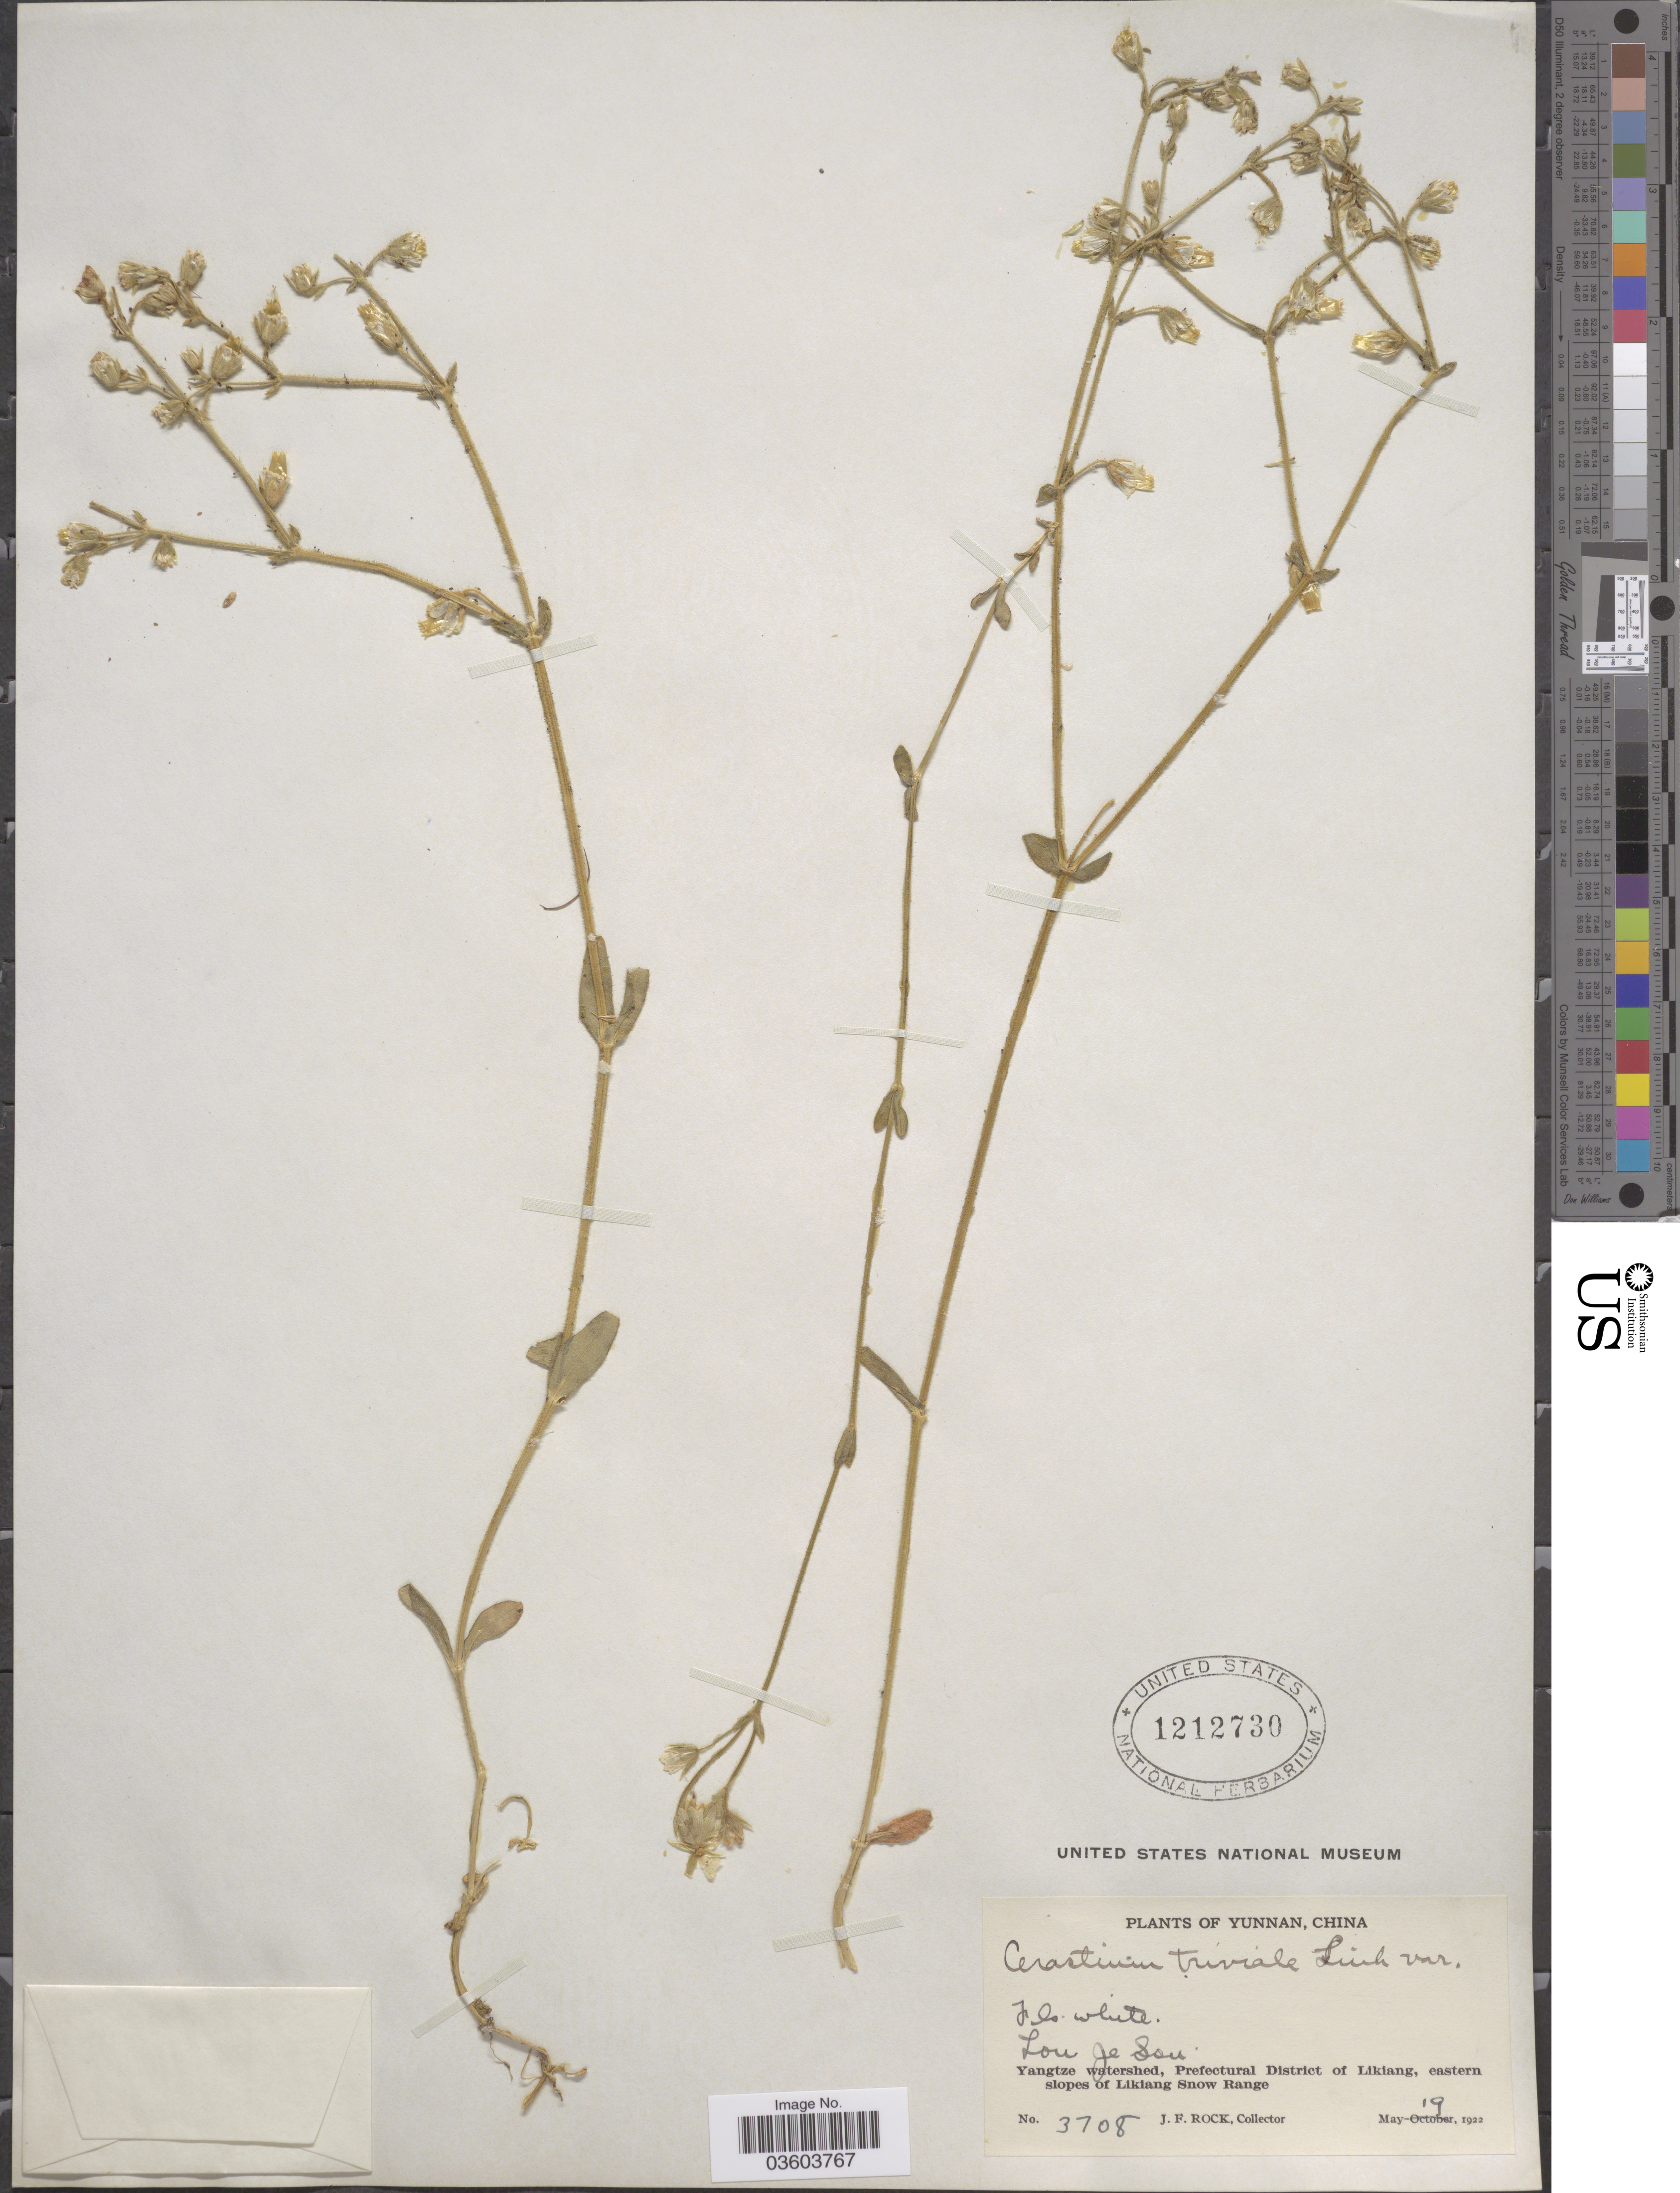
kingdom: Plantae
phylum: Tracheophyta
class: Magnoliopsida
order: Caryophyllales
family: Caryophyllaceae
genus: Cerastium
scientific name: Cerastium holosteoides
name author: Fr.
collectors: J. Rock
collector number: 3708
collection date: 1922-05-19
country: China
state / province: Yunnan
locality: Lon Je San. Yangtze watershed, Prefectural District of Likiang, eastern slopes of Likiang Snow Range.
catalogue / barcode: US 1212730